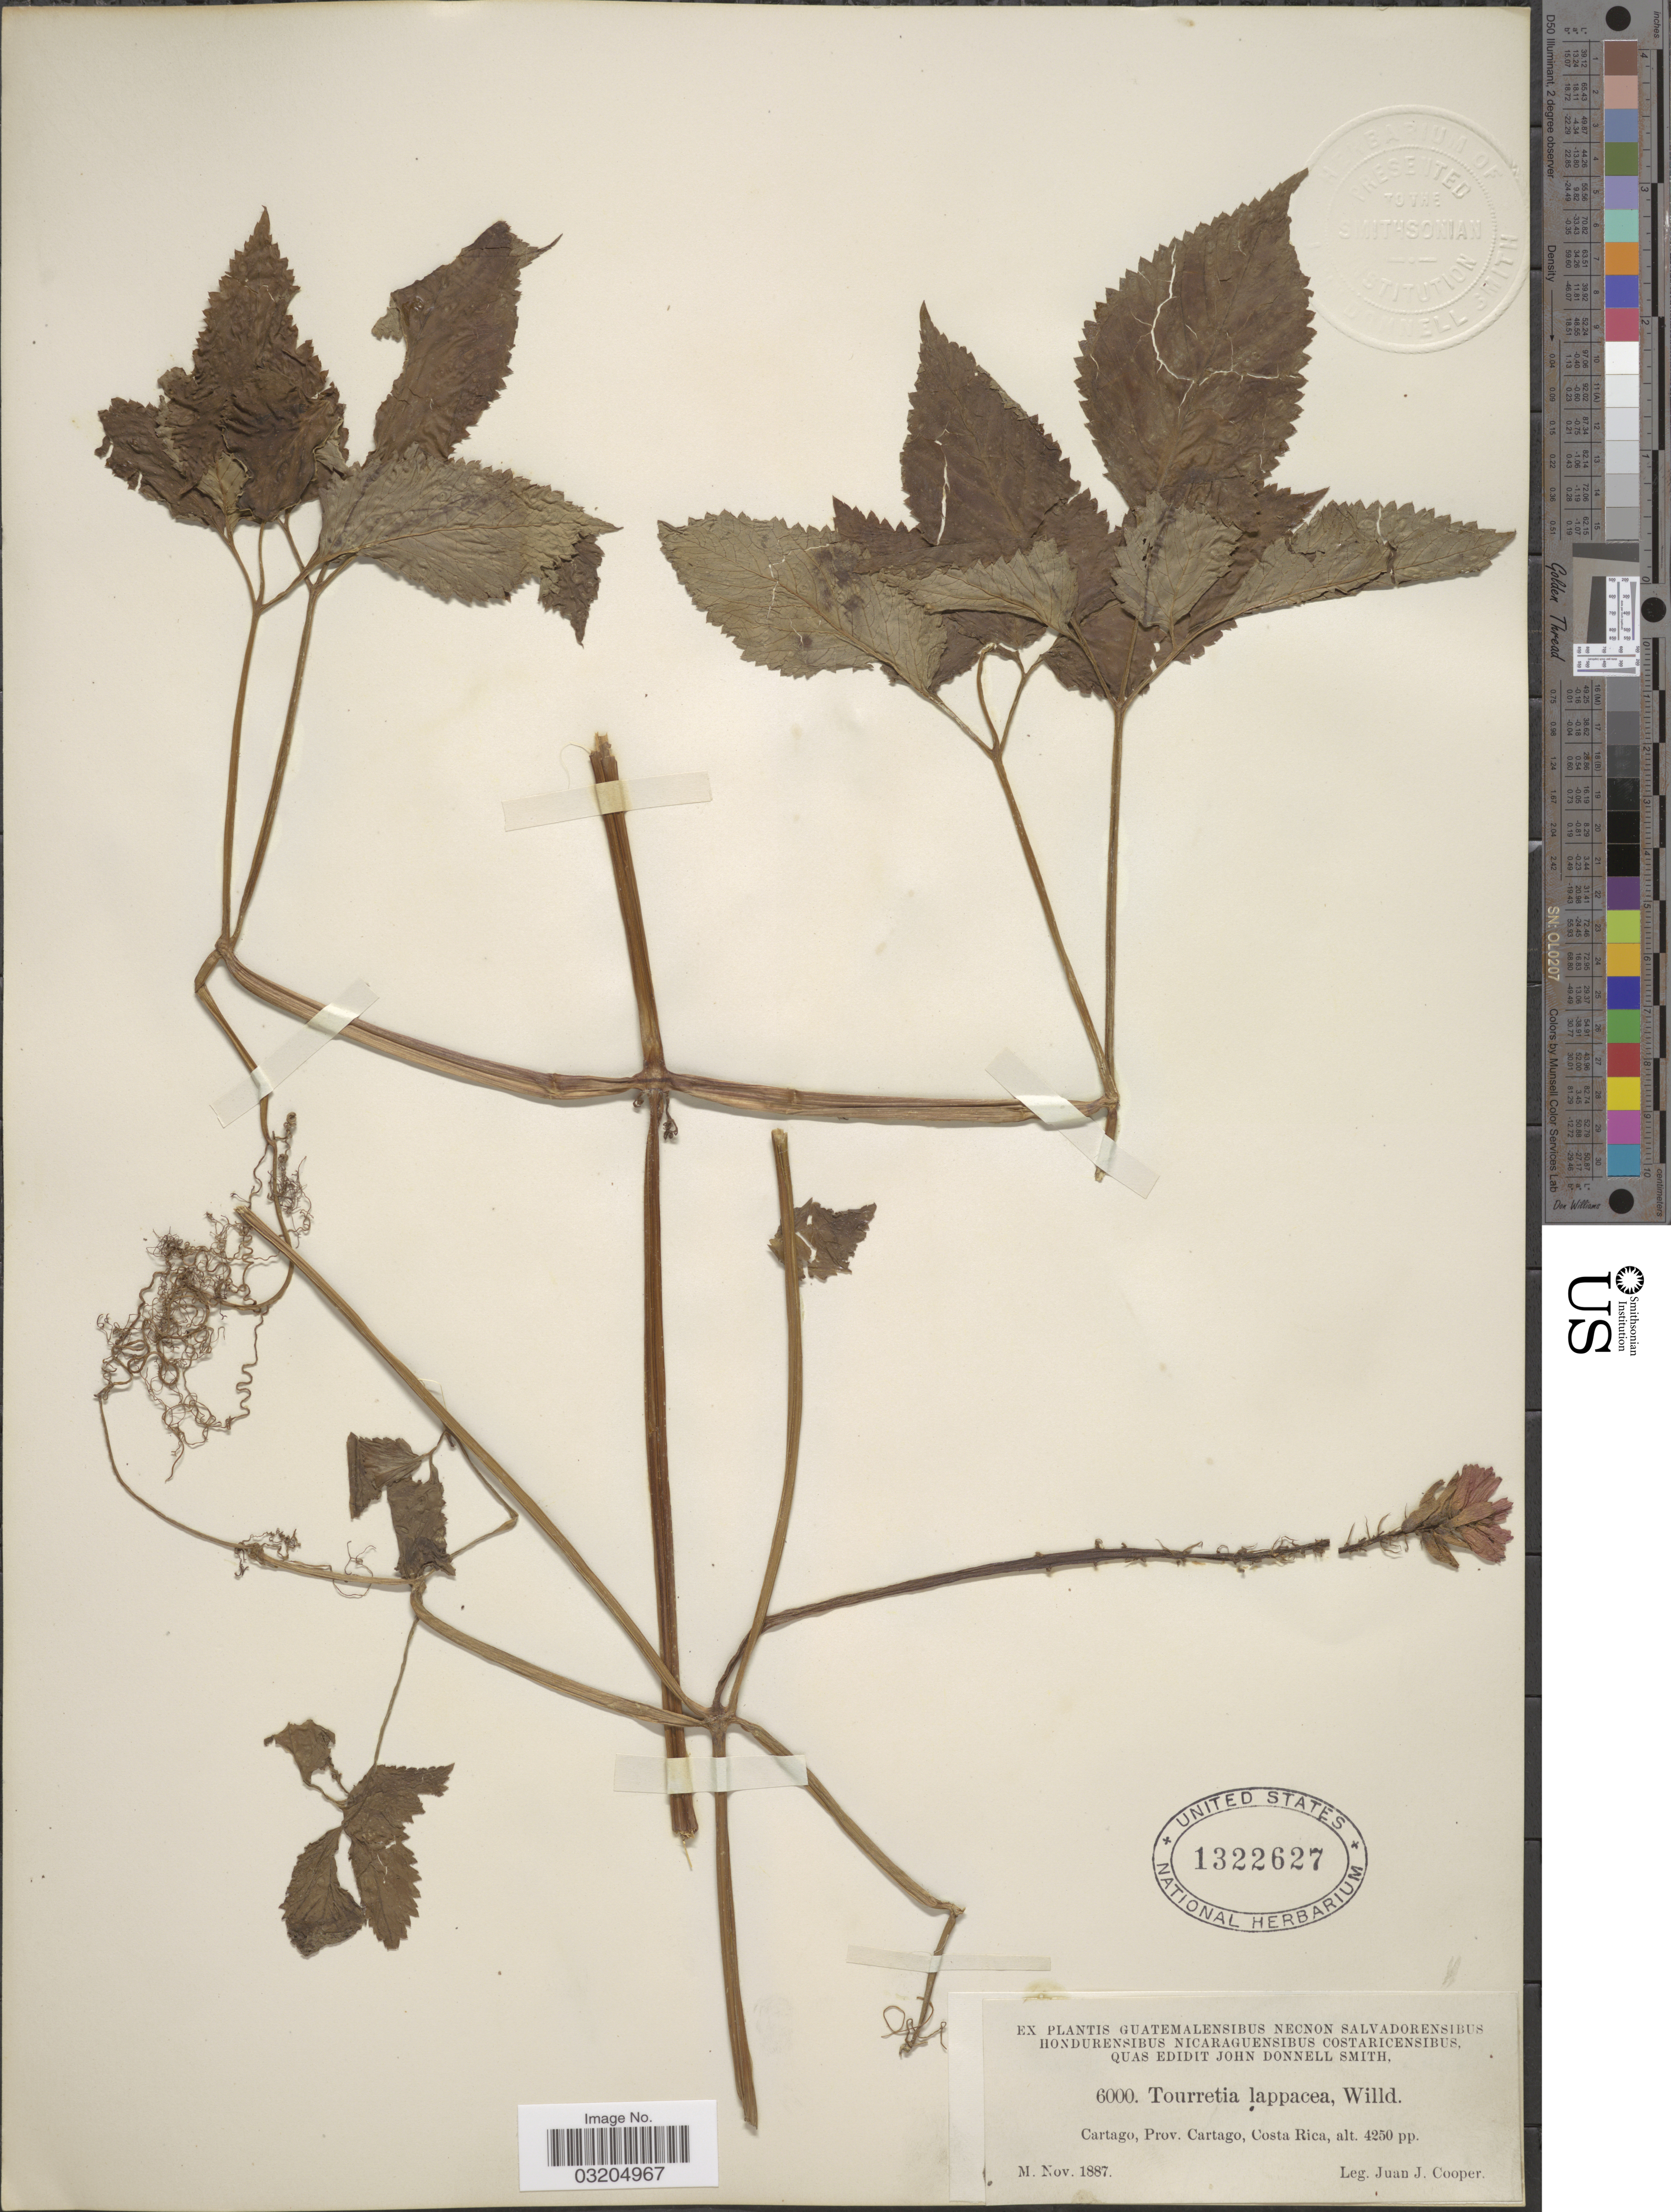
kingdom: Plantae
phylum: Tracheophyta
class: Magnoliopsida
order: Lamiales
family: Bignoniaceae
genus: Tourrettia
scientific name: Tourrettia lappacea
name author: (L'Hér.) Willd.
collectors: J. J. Cooper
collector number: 6000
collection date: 1887-11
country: Costa Rica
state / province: Cartago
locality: Cartago.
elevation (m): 1295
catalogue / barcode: US 1322627